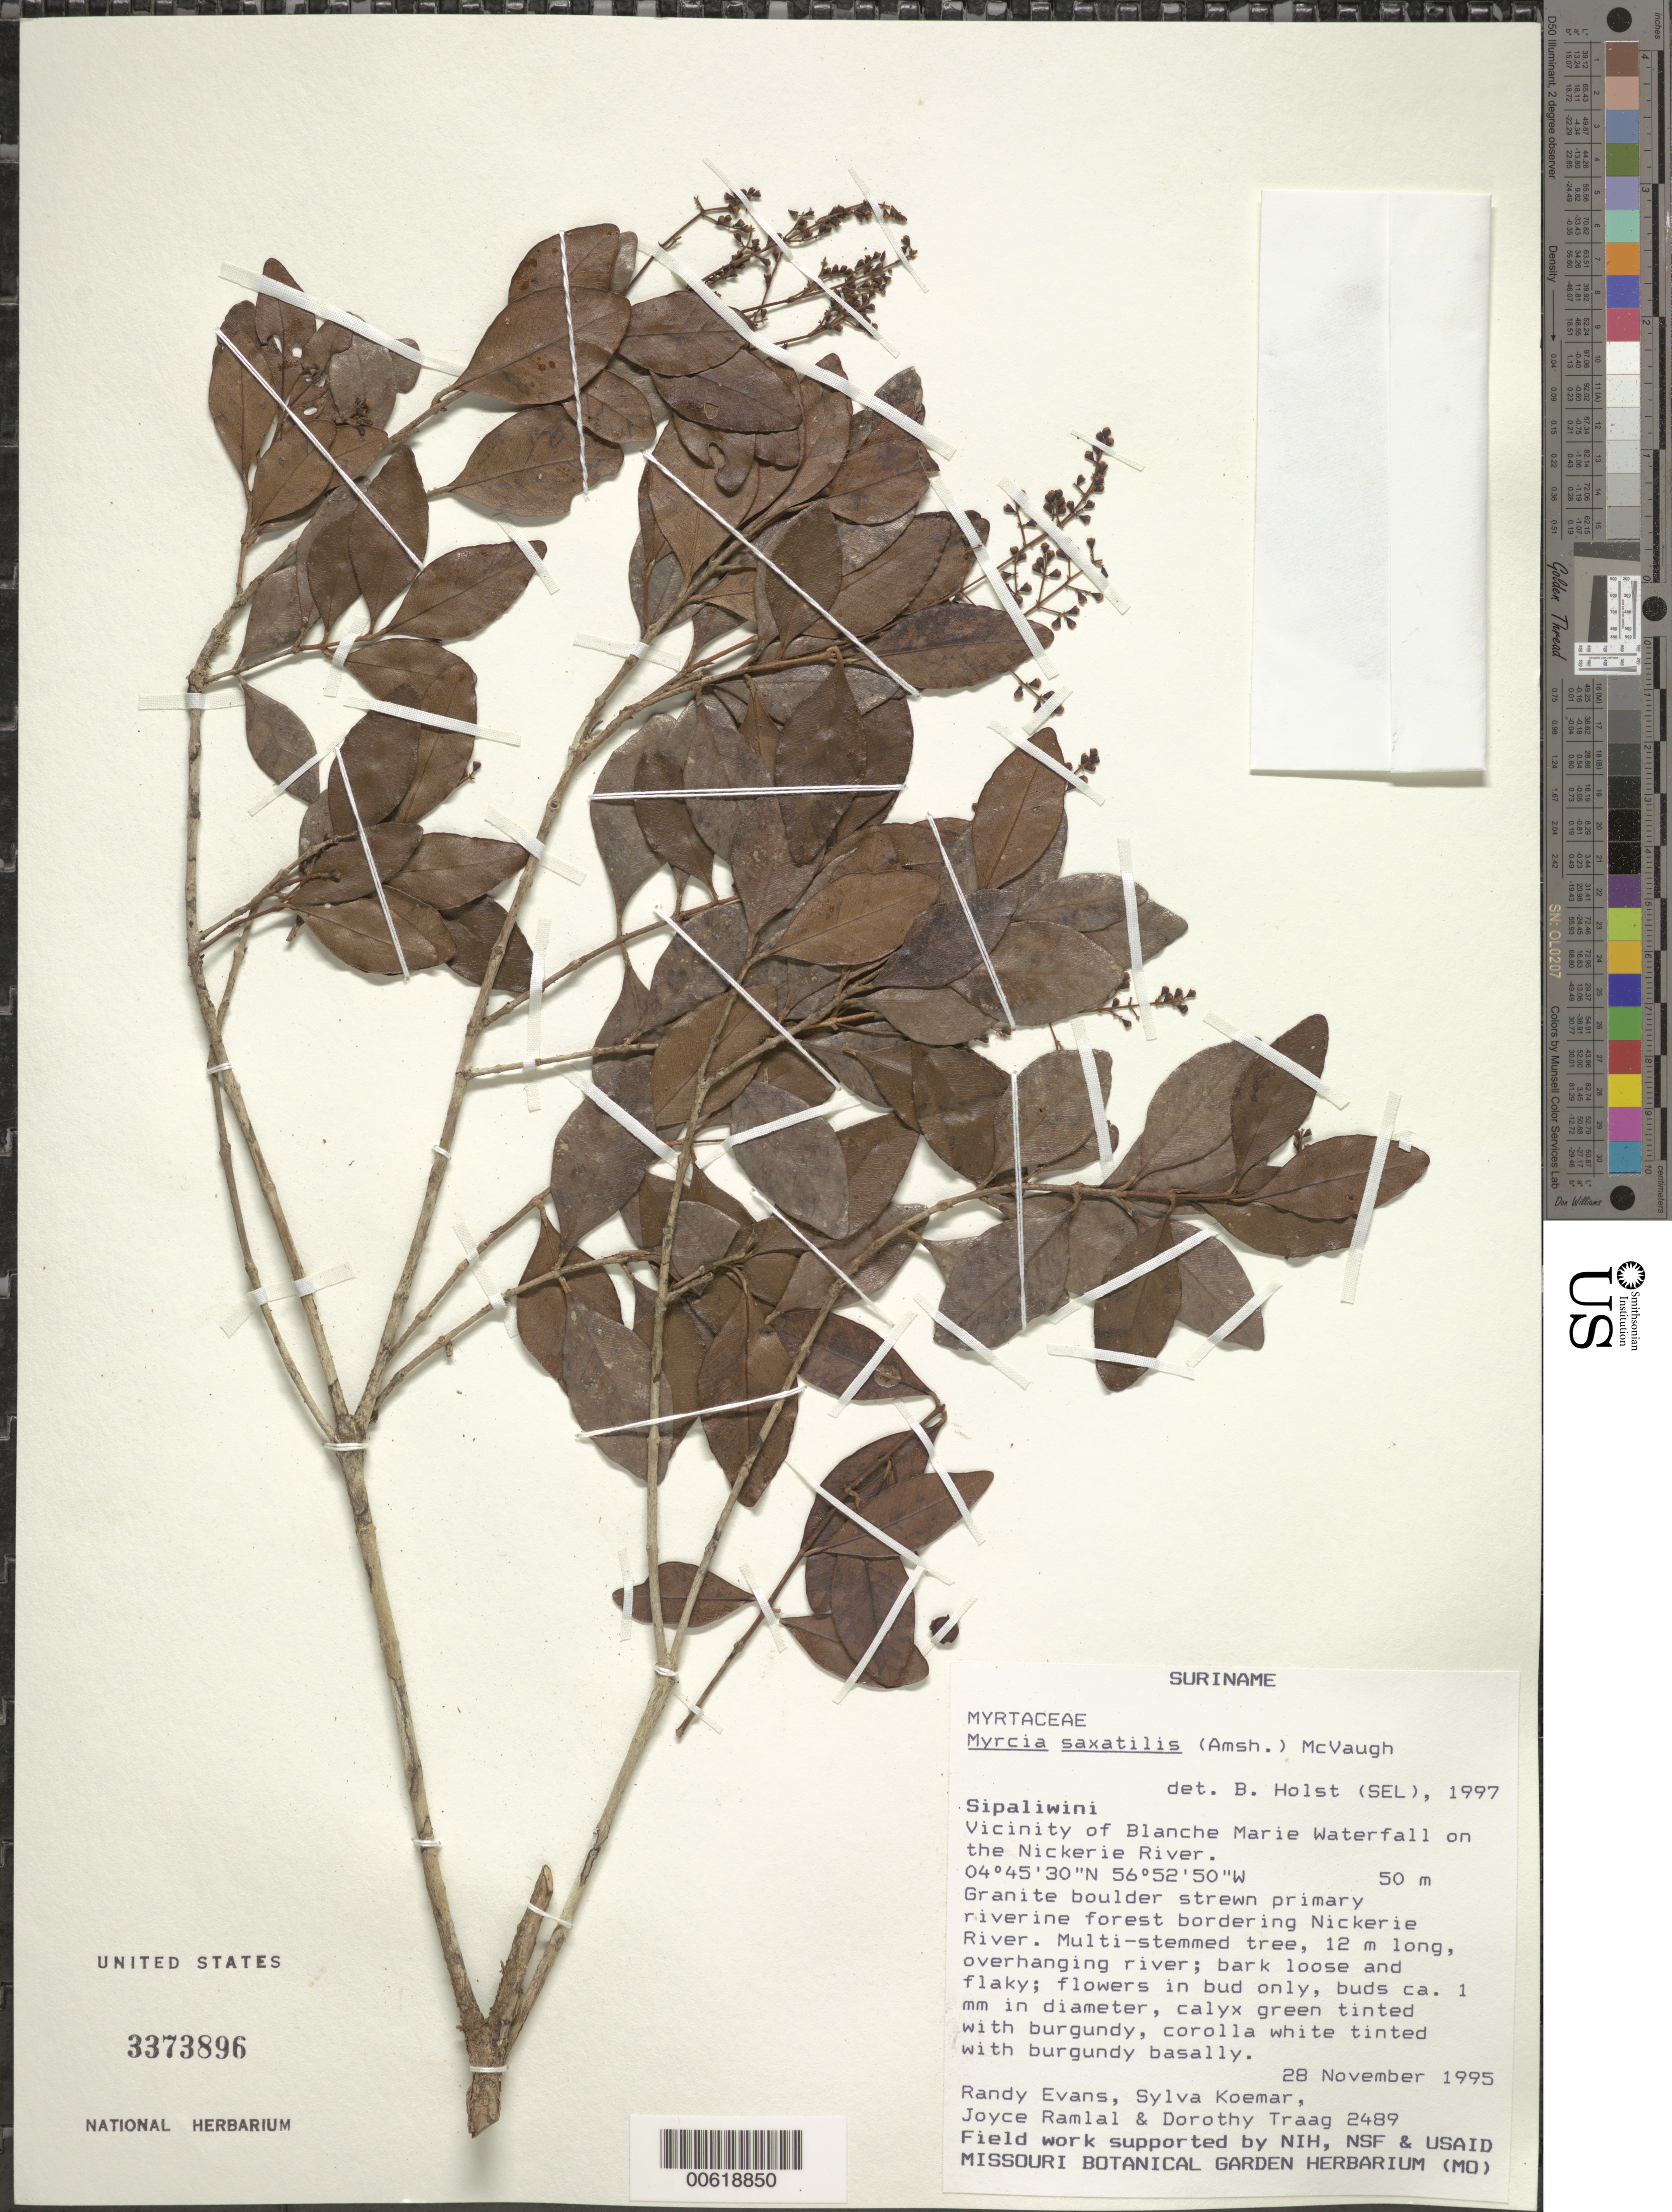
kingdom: Plantae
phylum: Tracheophyta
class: Magnoliopsida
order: Myrtales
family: Myrtaceae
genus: Myrcia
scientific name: Myrcia saxatilis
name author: (Amshoff) McVaugh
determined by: Holst, Bruce K.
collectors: R. Evans, S. Koemar, J. Ramlal & D. Traag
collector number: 2489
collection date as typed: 28-Nov-95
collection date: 1995-11-28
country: Suriname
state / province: Sipaliwini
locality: Blanche Marie Waterfall, vic., on Nickerie R.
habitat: Primary riverine forest, granite boulder strewn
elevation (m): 50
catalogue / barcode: US 3373896